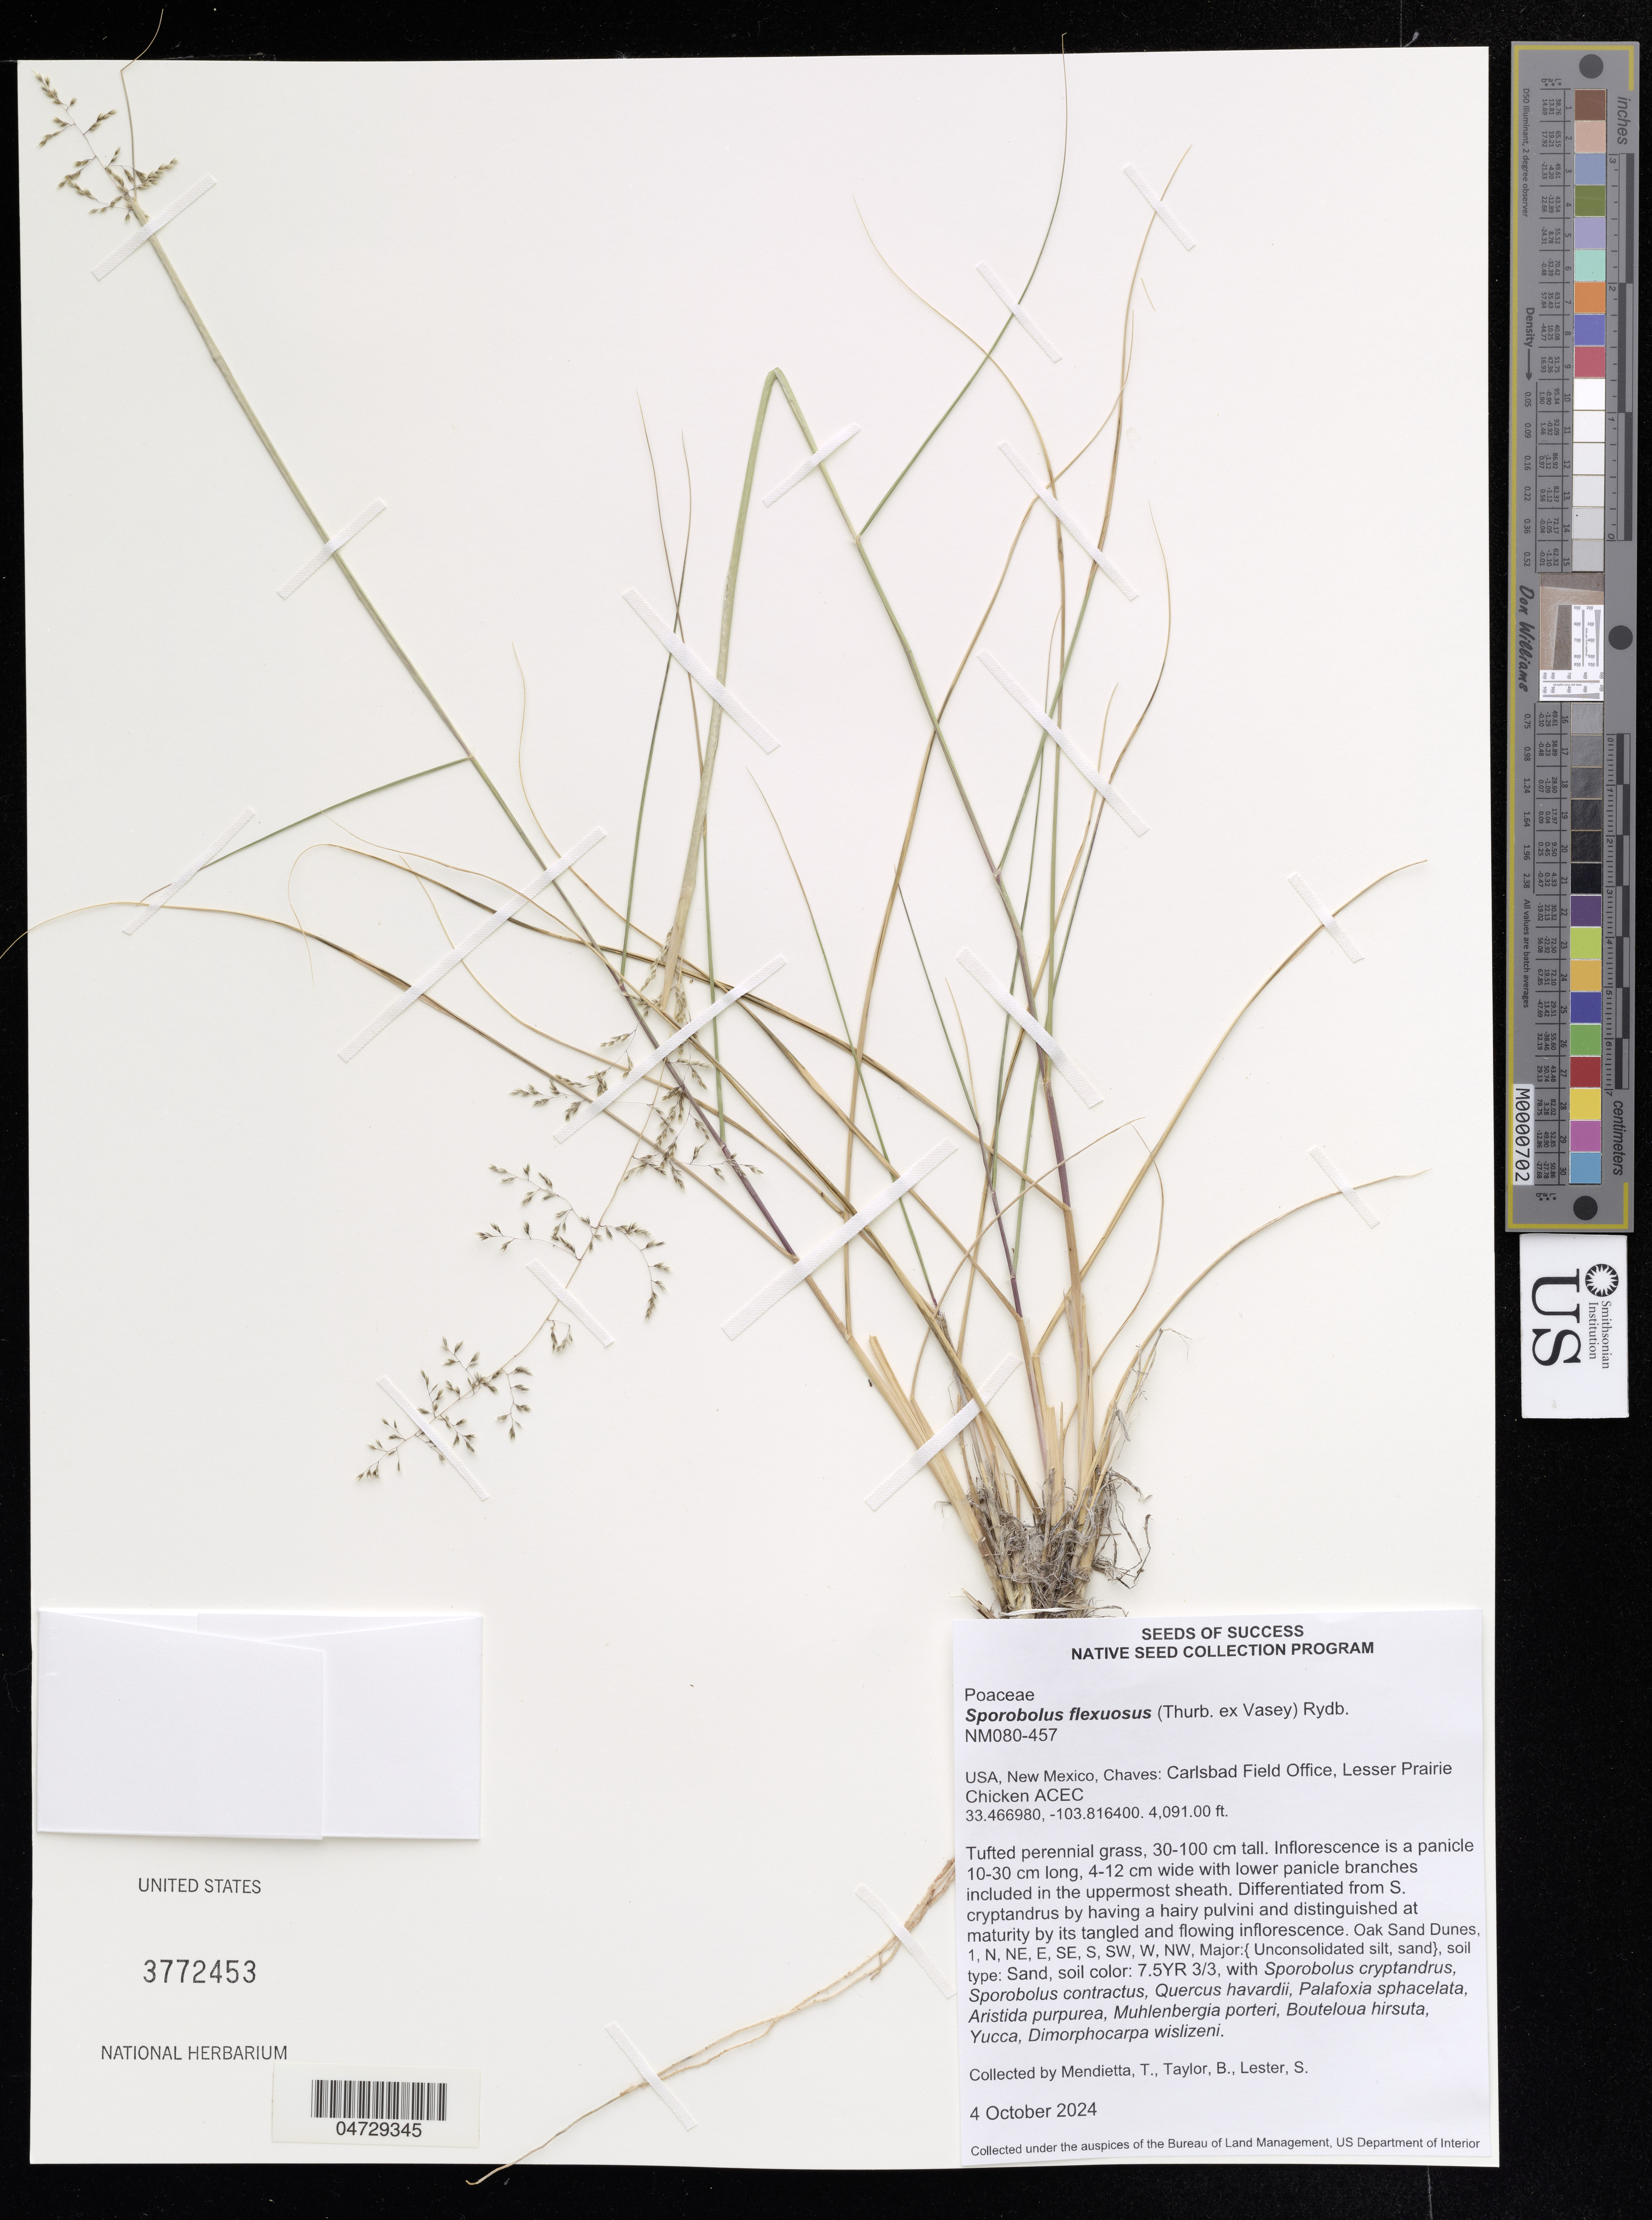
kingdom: Plantae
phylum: Tracheophyta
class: Liliopsida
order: Poales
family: Poaceae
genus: Sporobolus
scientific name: Sporobolus flexuosus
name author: (Thurb.) Rydb.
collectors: T. Mendietta, B. Taylor & S. Lester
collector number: NM080-457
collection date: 2024-10-04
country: United States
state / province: New Mexico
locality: Chaves: Carlsbad Field Office, Lesser Prairie Chicken ACEC.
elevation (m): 1246.94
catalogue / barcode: US 3772453